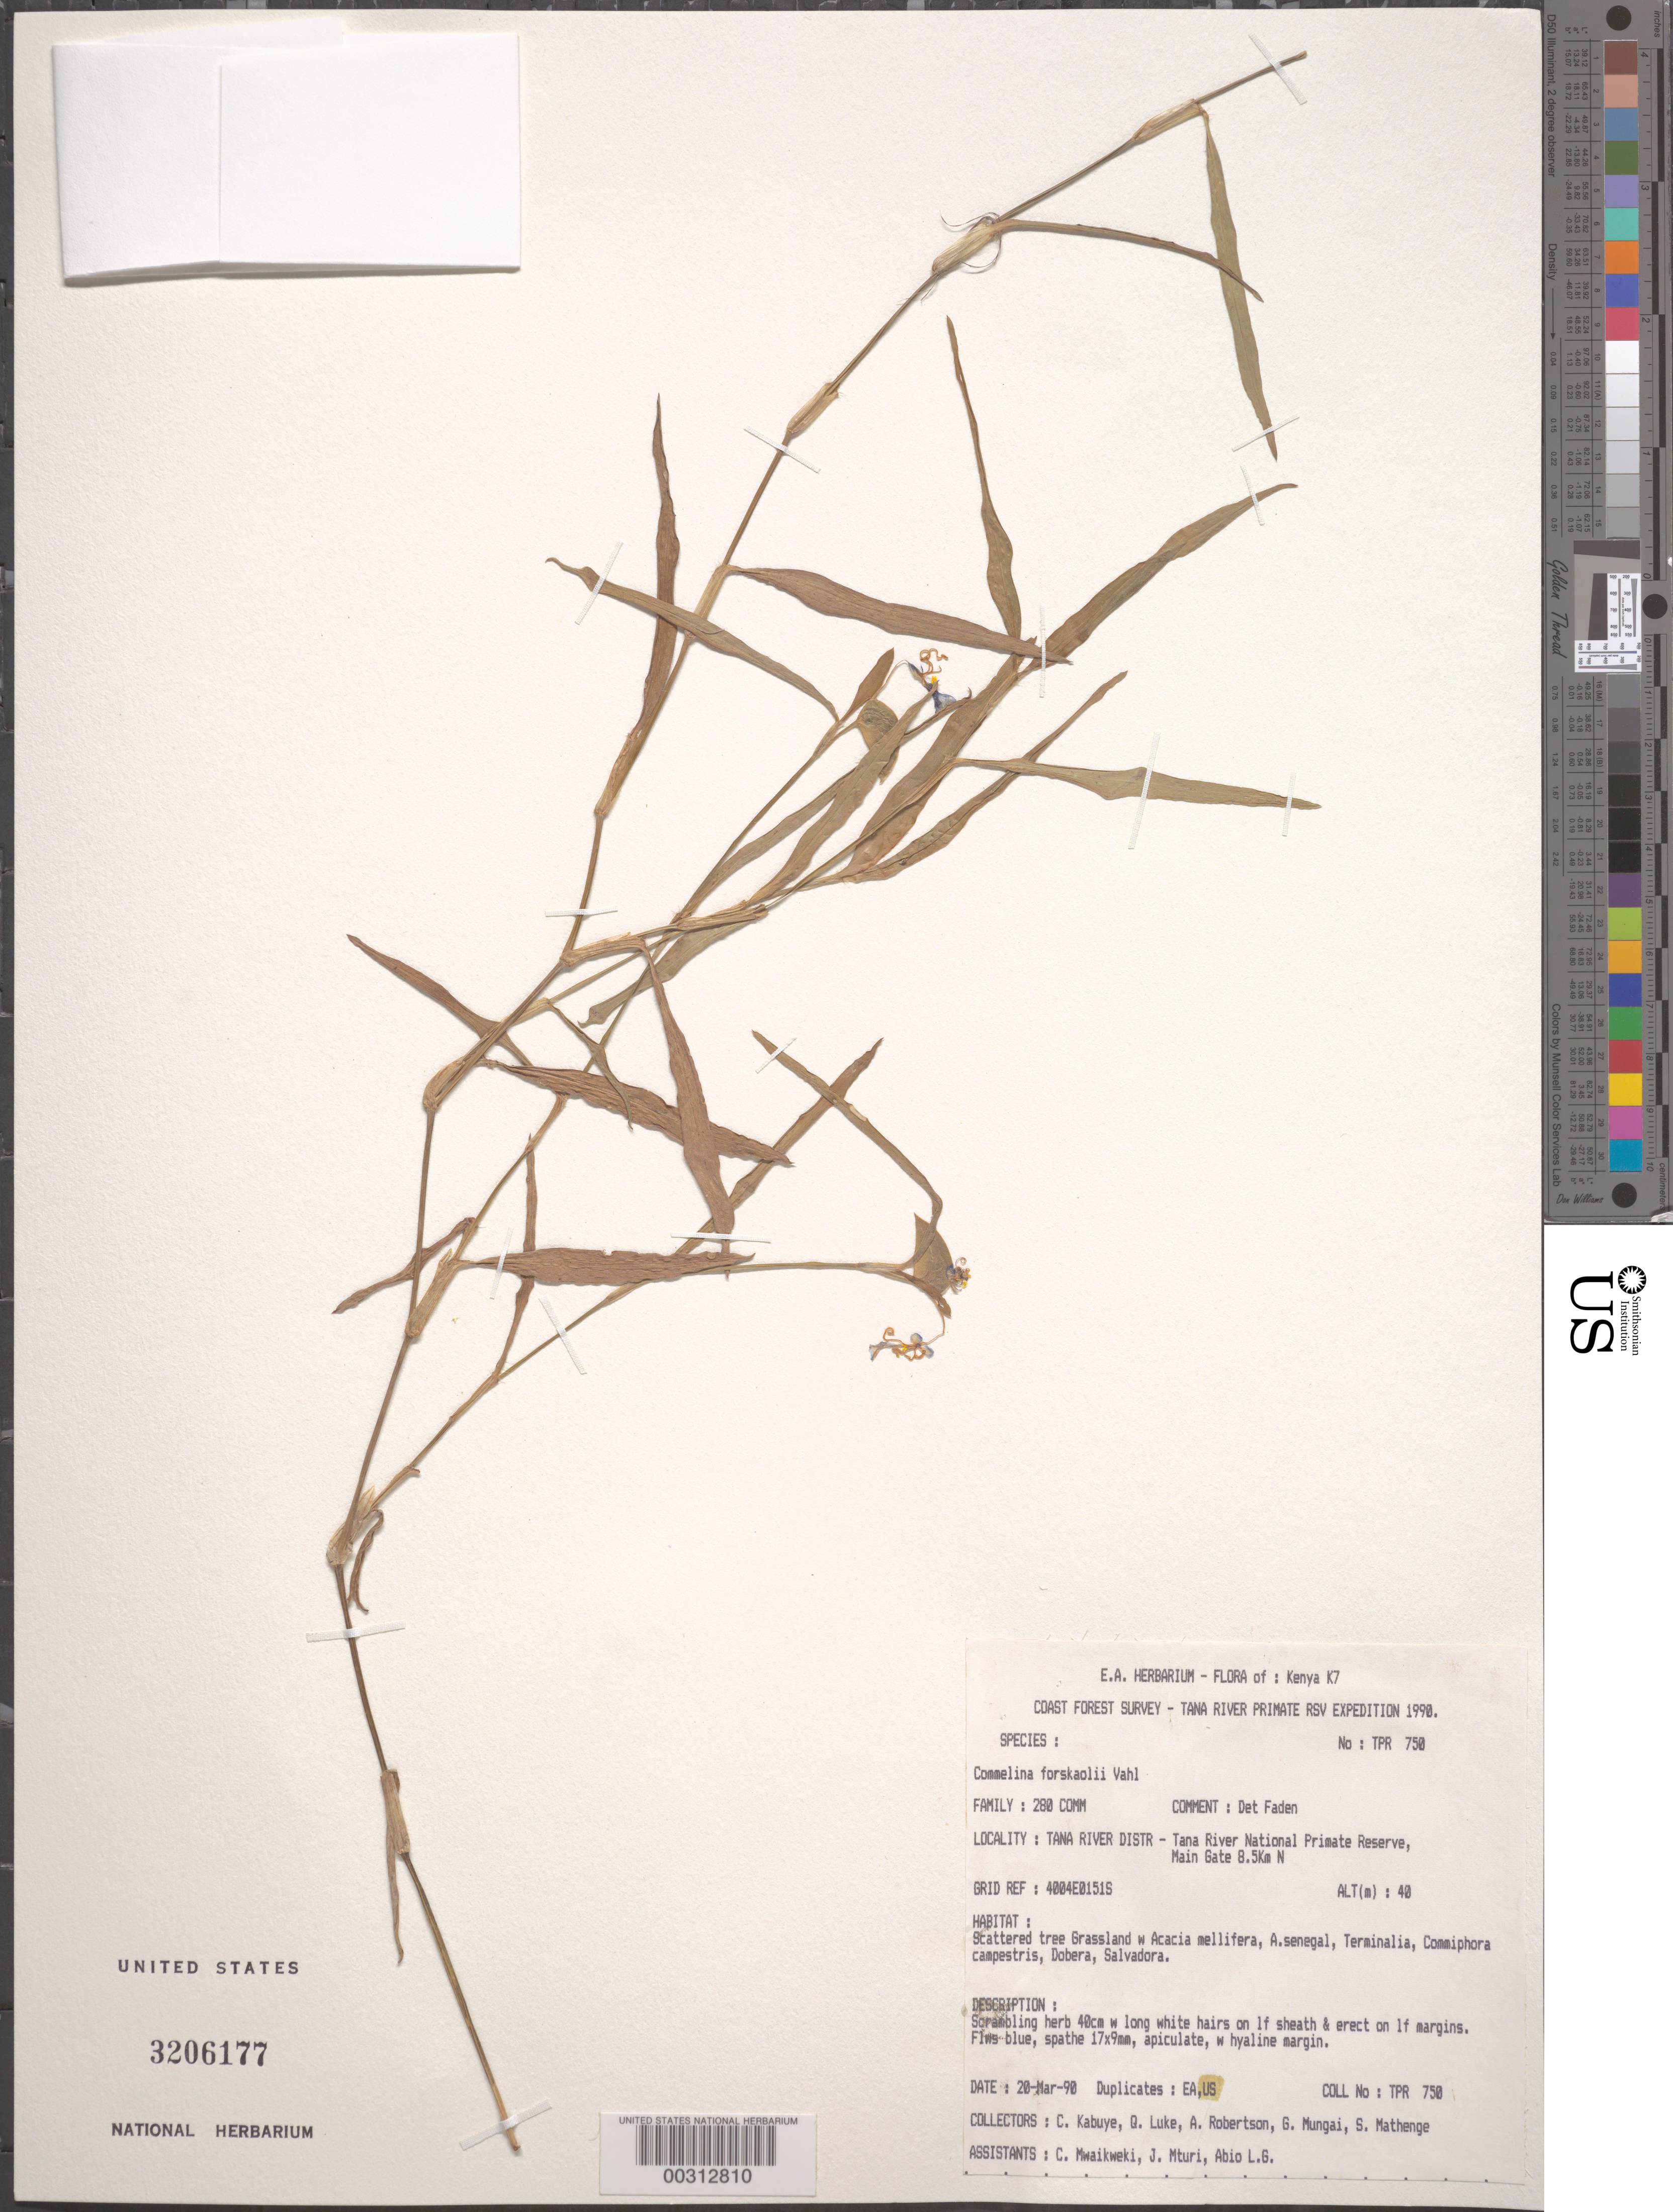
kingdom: Plantae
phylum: Tracheophyta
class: Liliopsida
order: Commelinales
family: Commelinaceae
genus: Commelina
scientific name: Commelina forskaolii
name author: Vahl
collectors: C. Kabuye, G. Luke, A. Robertson, G. Mungai & S. Mathenge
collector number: Tpr 750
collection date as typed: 20 Mar 1990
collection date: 1990-03-20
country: Kenya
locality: Tana river national primate reserve, main gate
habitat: Scattered tree grassland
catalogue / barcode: US 3206177